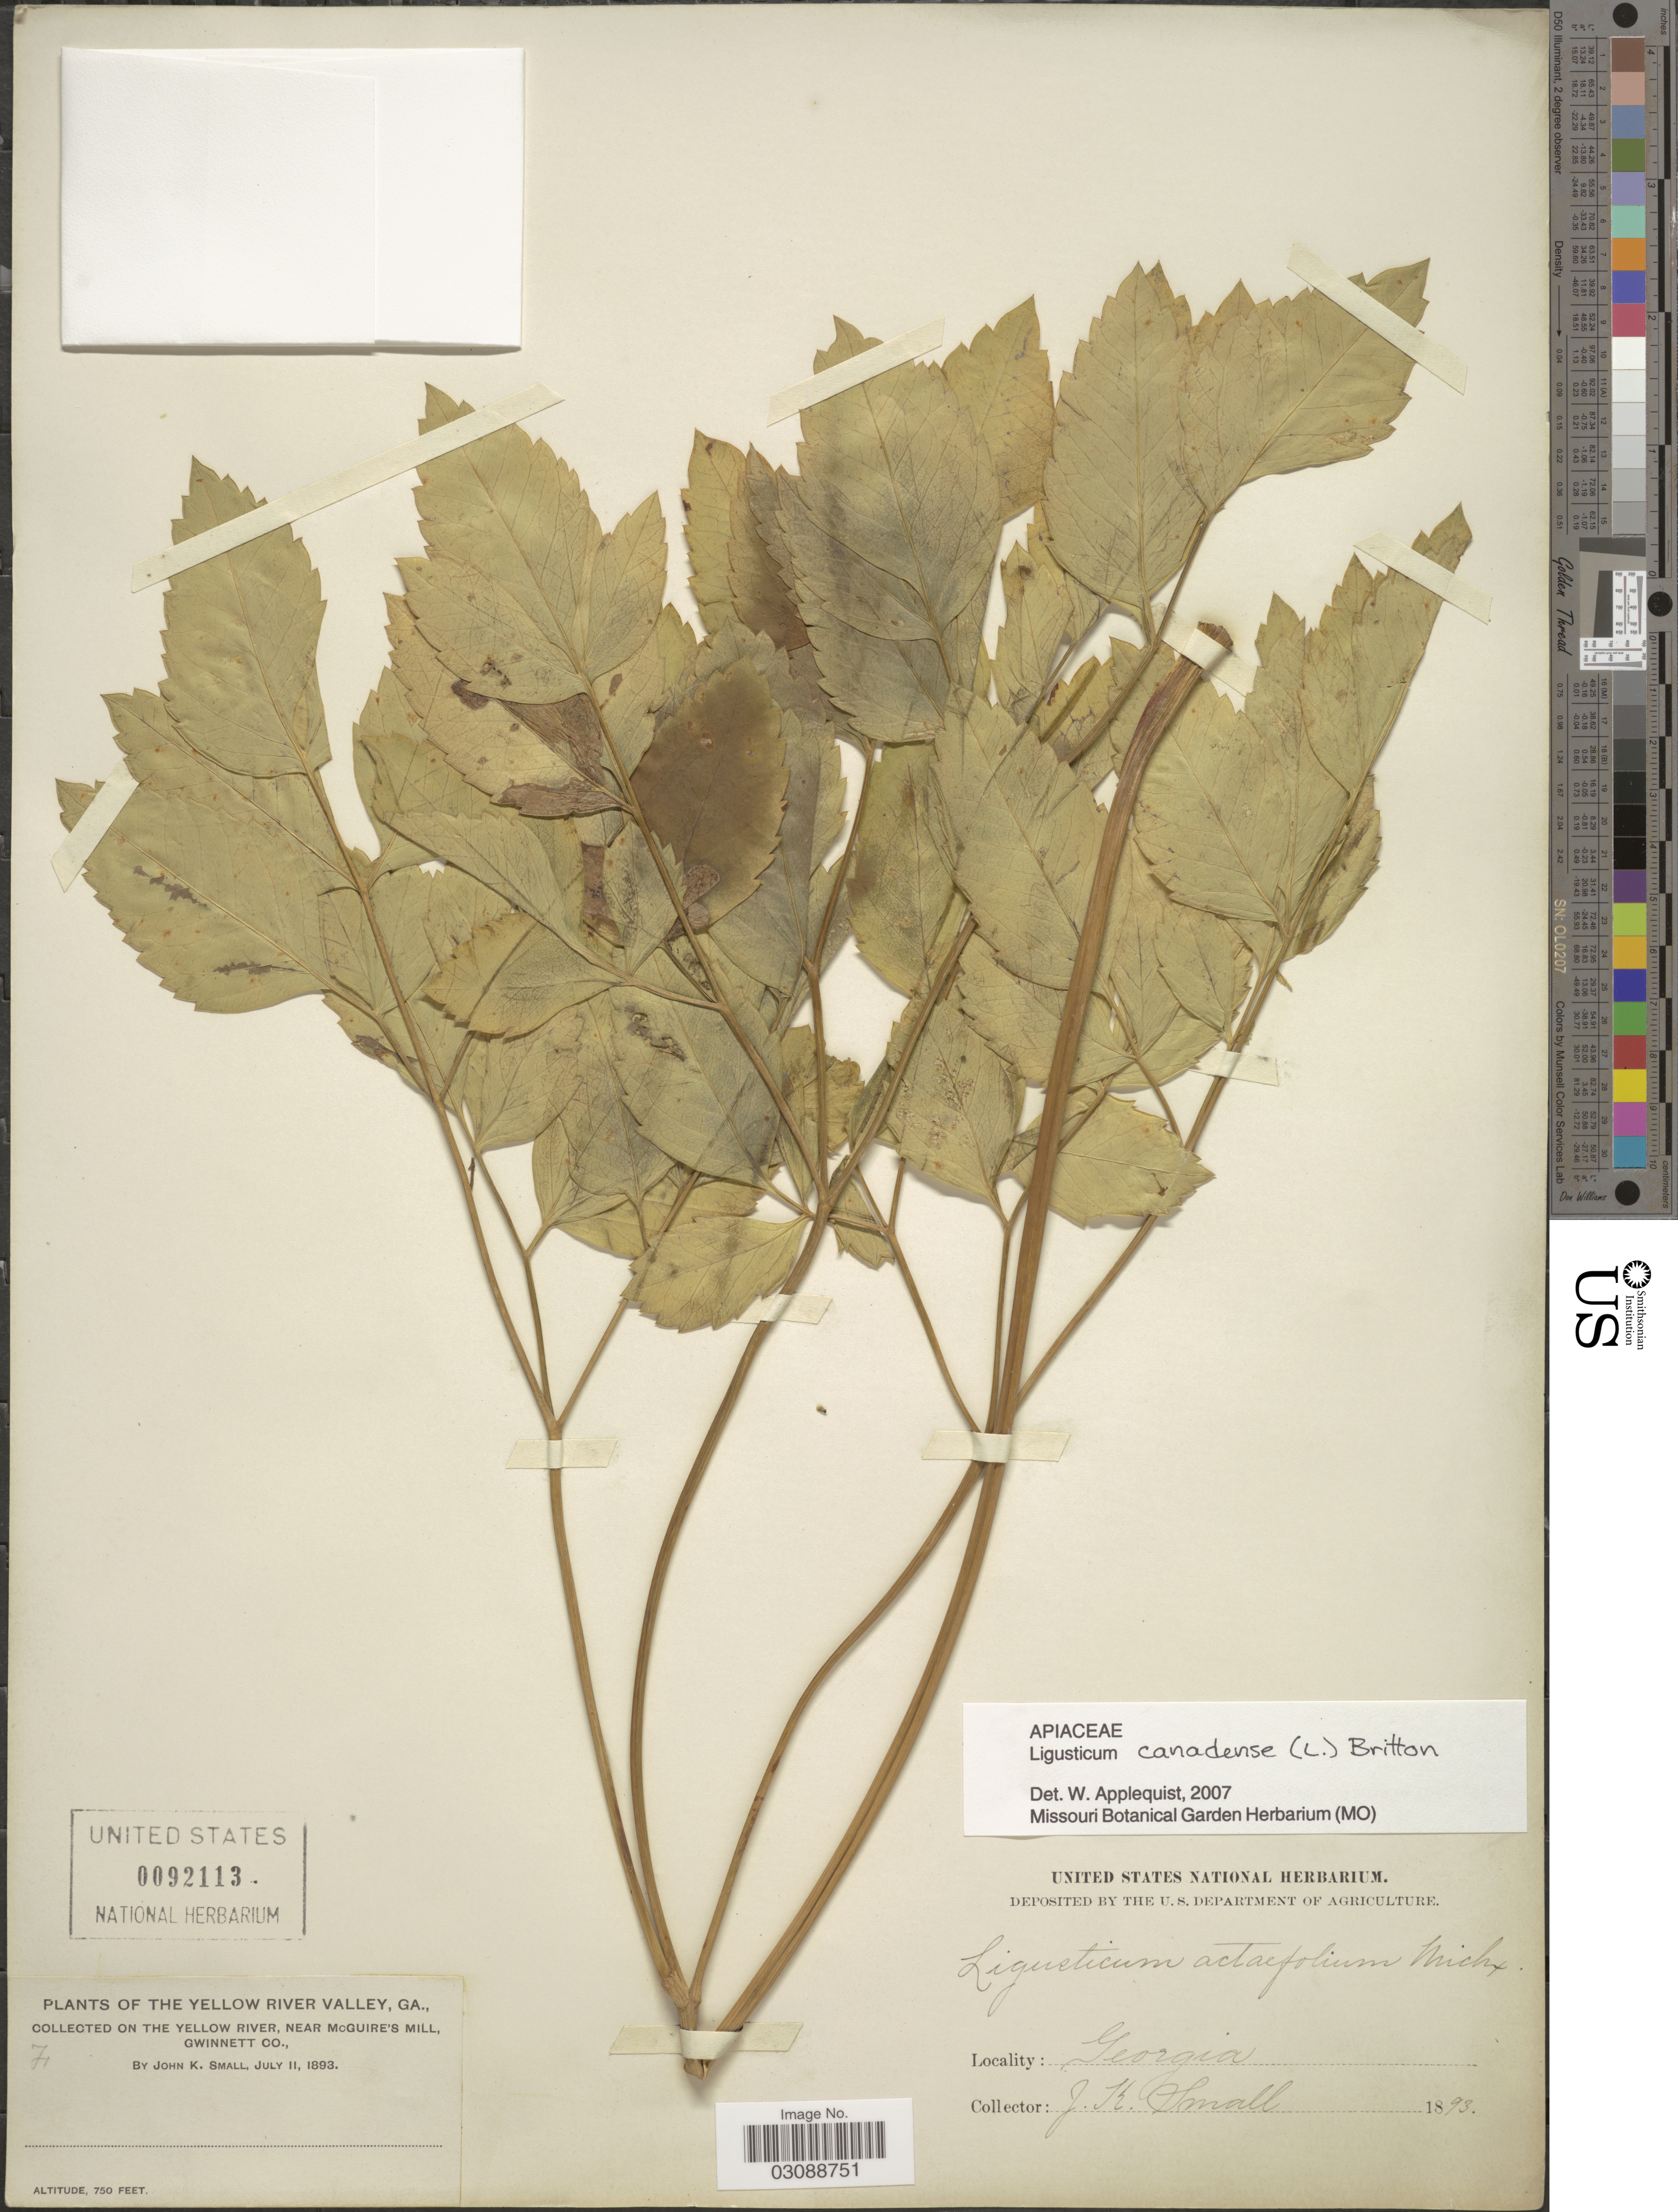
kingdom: Plantae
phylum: Tracheophyta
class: Magnoliopsida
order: Apiales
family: Apiaceae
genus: Ligusticum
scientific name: Ligusticum canadense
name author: (L.) Britton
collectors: J. K. Small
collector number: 71*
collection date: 1893-07-11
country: United States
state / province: Georgia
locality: The Yellow River Valley. On the Yellow River, near McGuire's Mill, Gwinnett Co.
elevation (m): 229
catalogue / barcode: US 92113